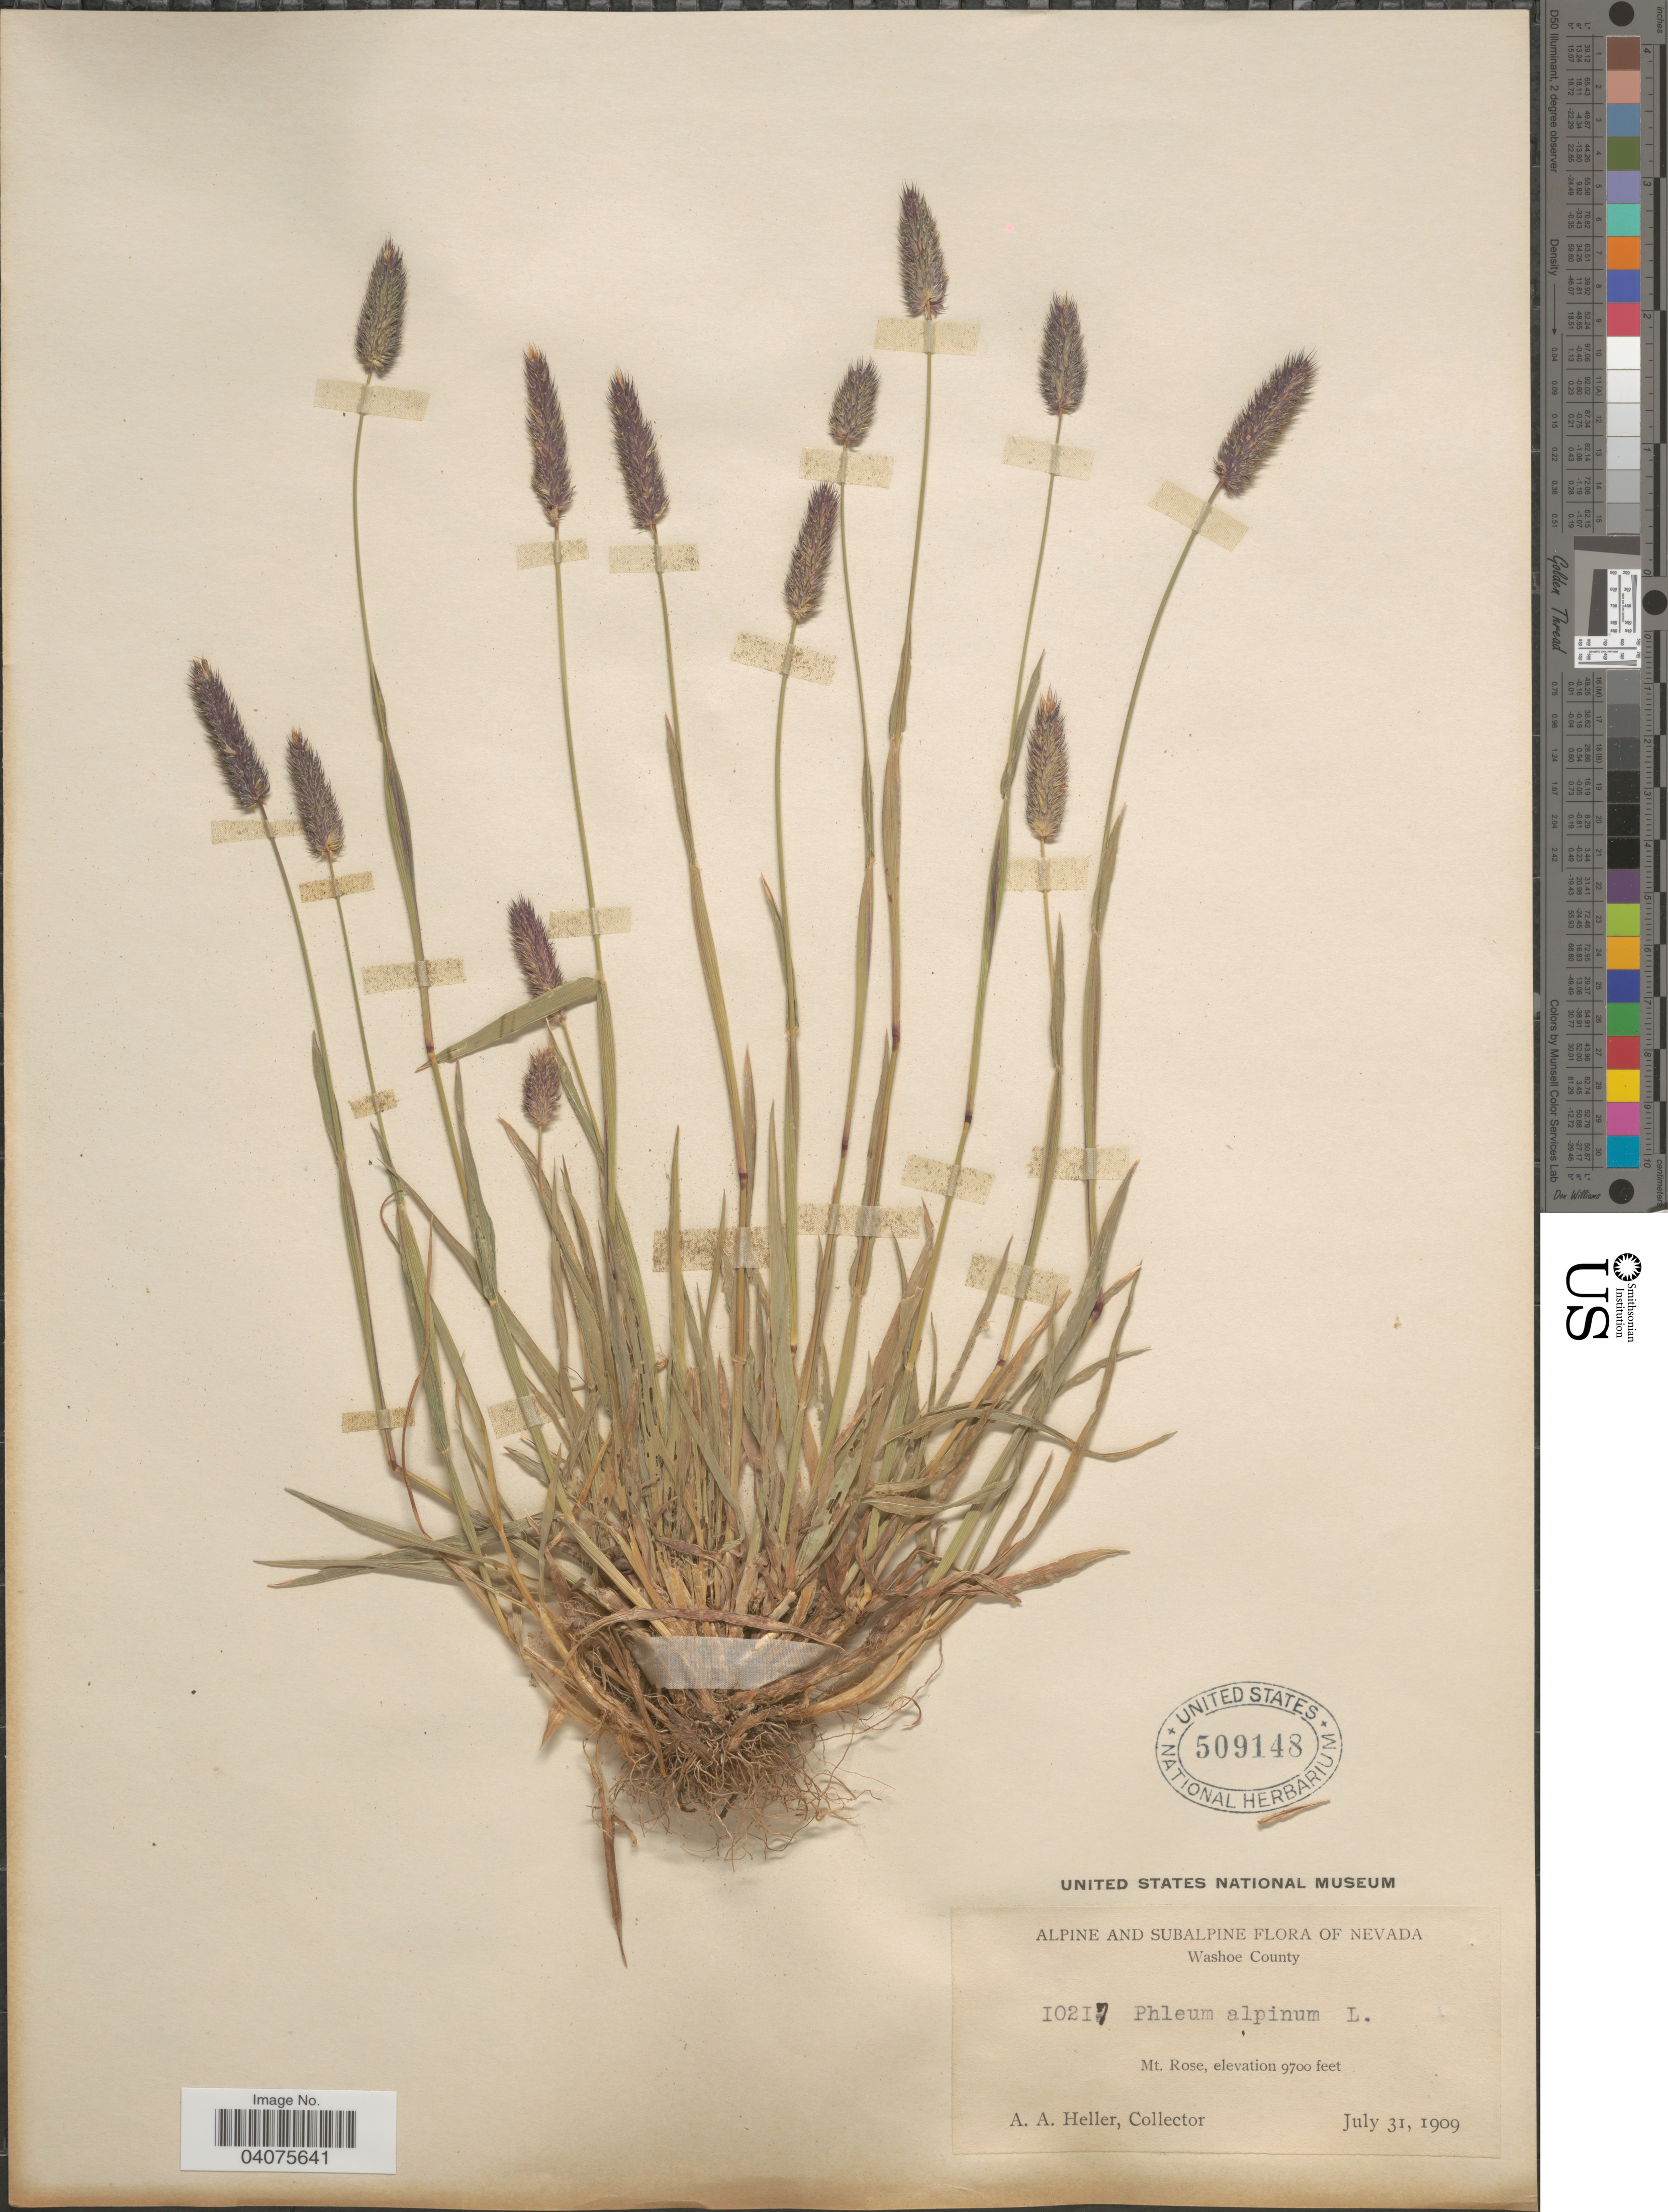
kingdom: Plantae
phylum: Tracheophyta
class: Liliopsida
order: Poales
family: Poaceae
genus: Phleum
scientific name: Phleum alpinum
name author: L.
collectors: A. A. Heller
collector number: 10217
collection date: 1909-07-31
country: United States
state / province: Nevada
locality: Washoe County. Mt. Rose.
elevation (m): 2957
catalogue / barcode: US 509148